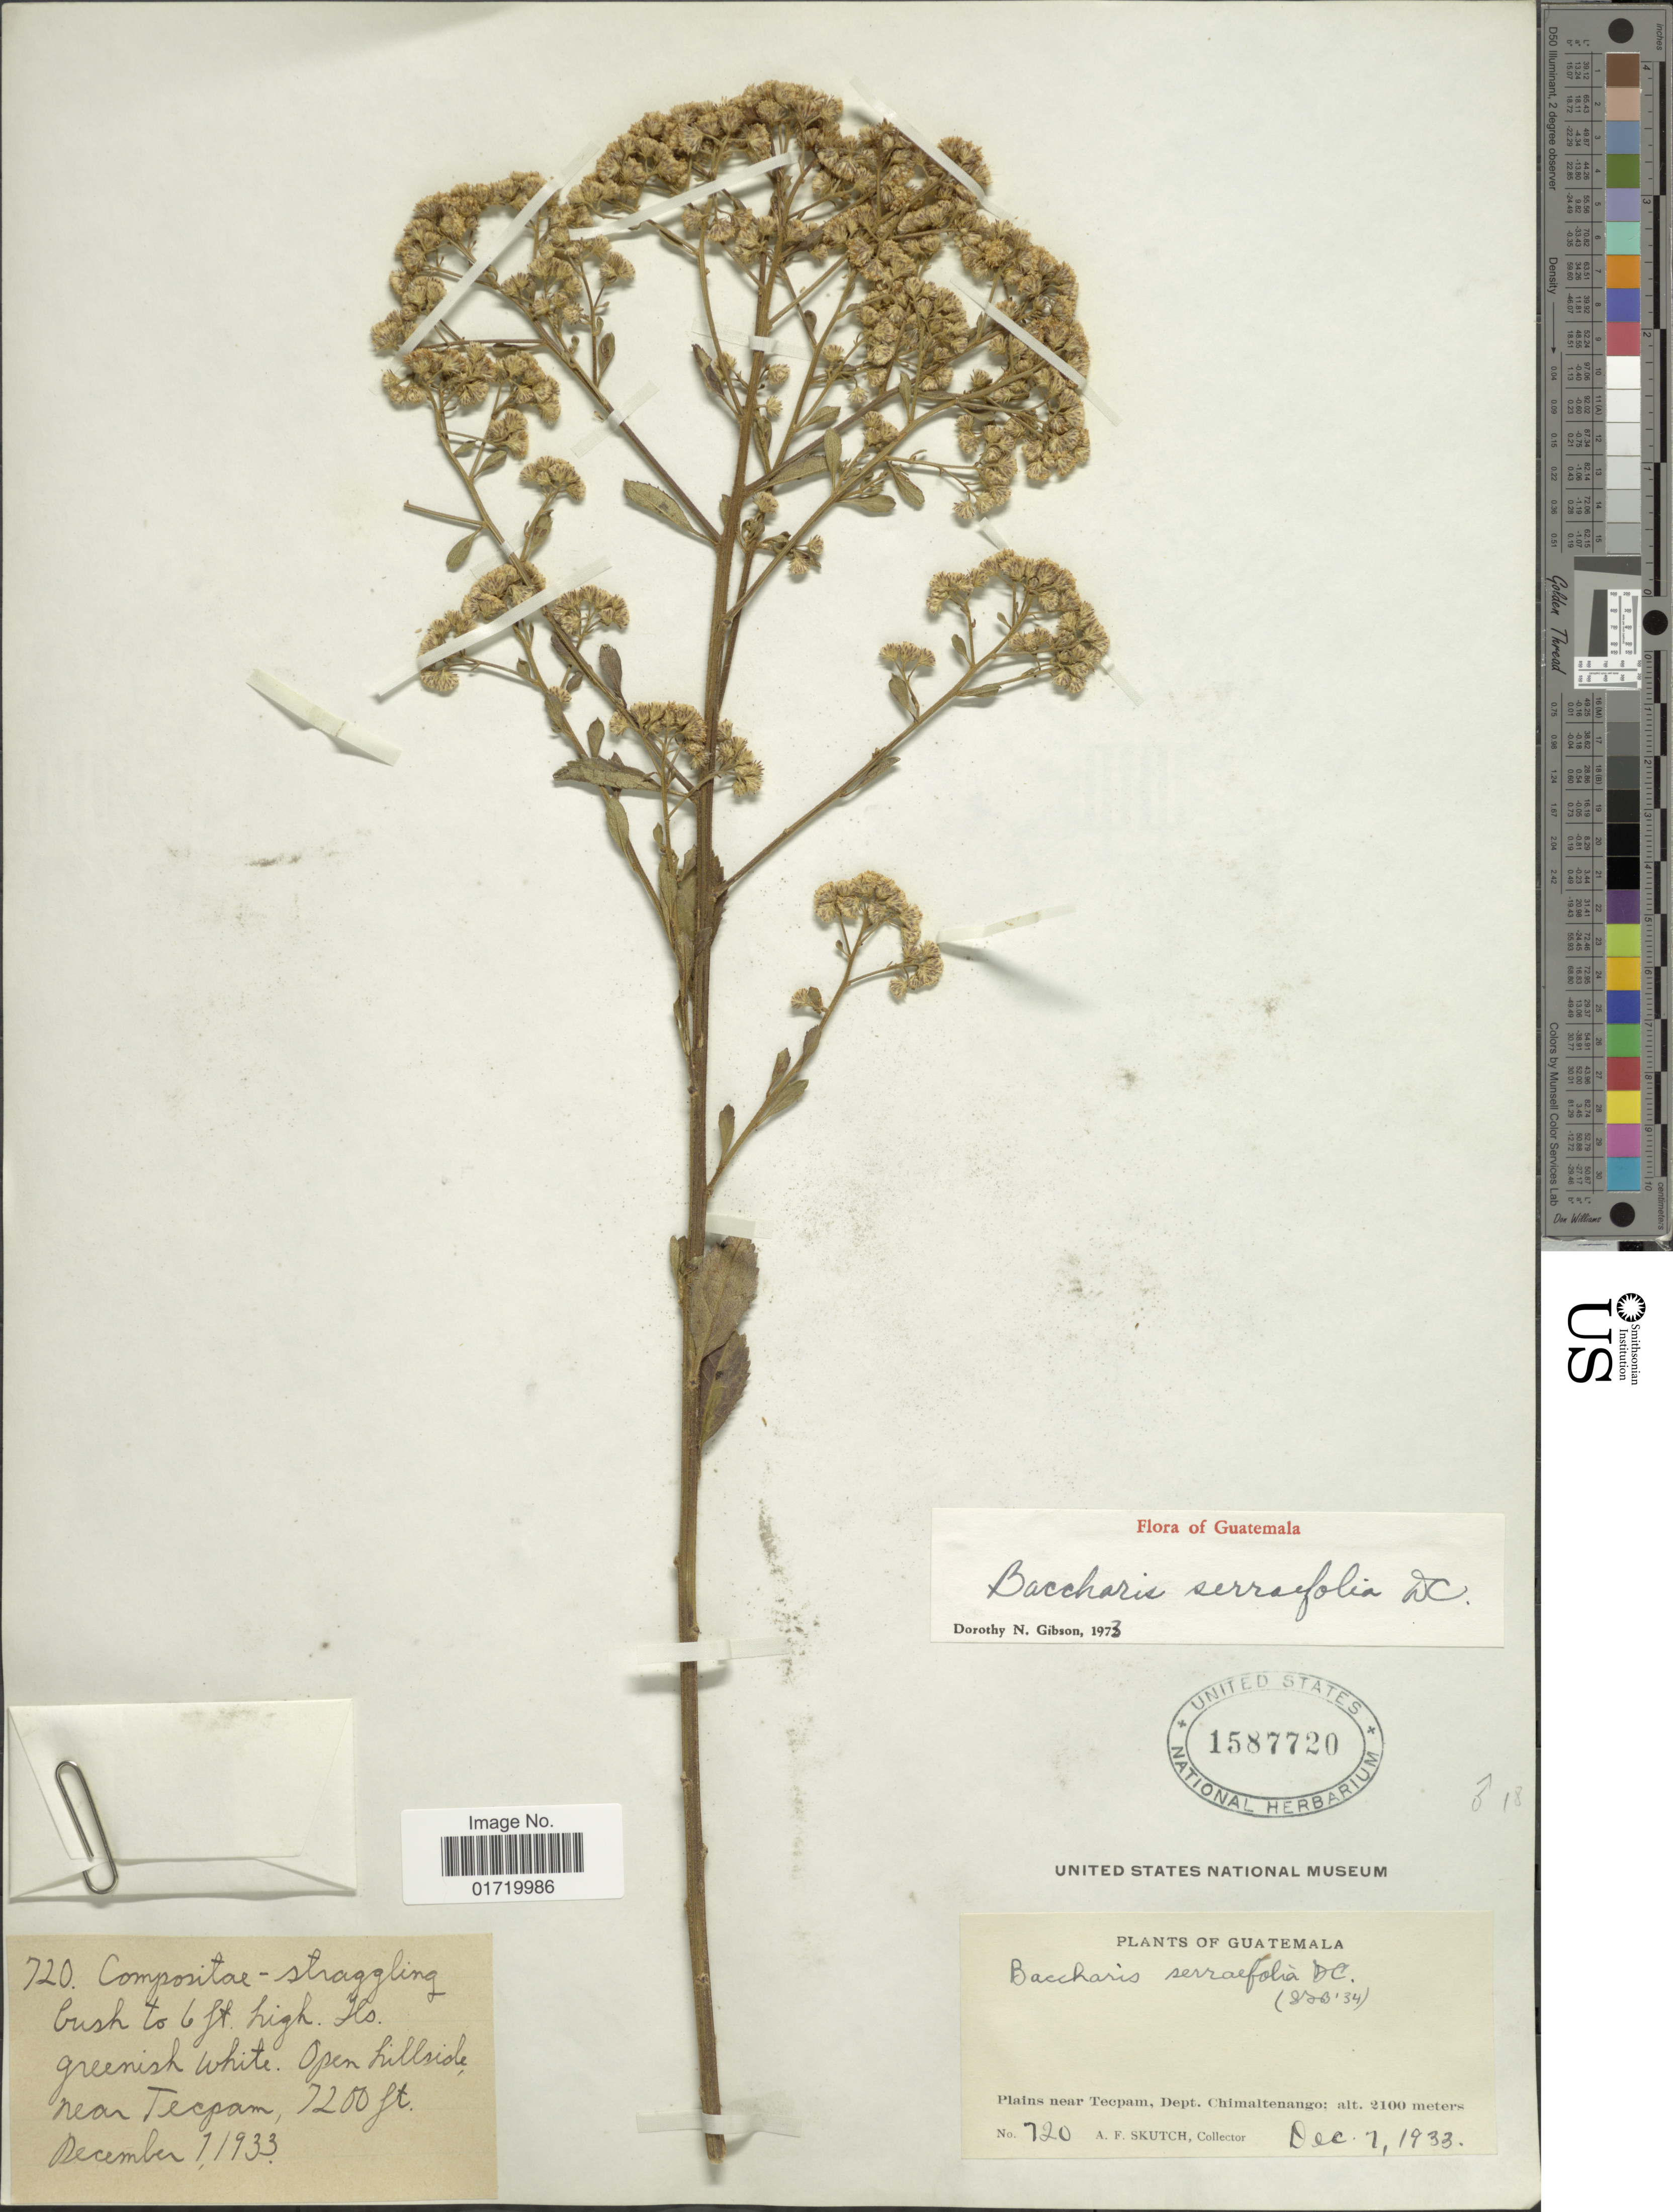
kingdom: Plantae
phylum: Tracheophyta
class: Magnoliopsida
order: Asterales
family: Asteraceae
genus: Baccharis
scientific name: Baccharis serrifolia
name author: DC.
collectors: A. F. Skutch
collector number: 720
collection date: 1933-12-07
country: Guatemala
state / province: Chimaltenango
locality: Plains near Tecpam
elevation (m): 2100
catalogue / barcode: US 1587720